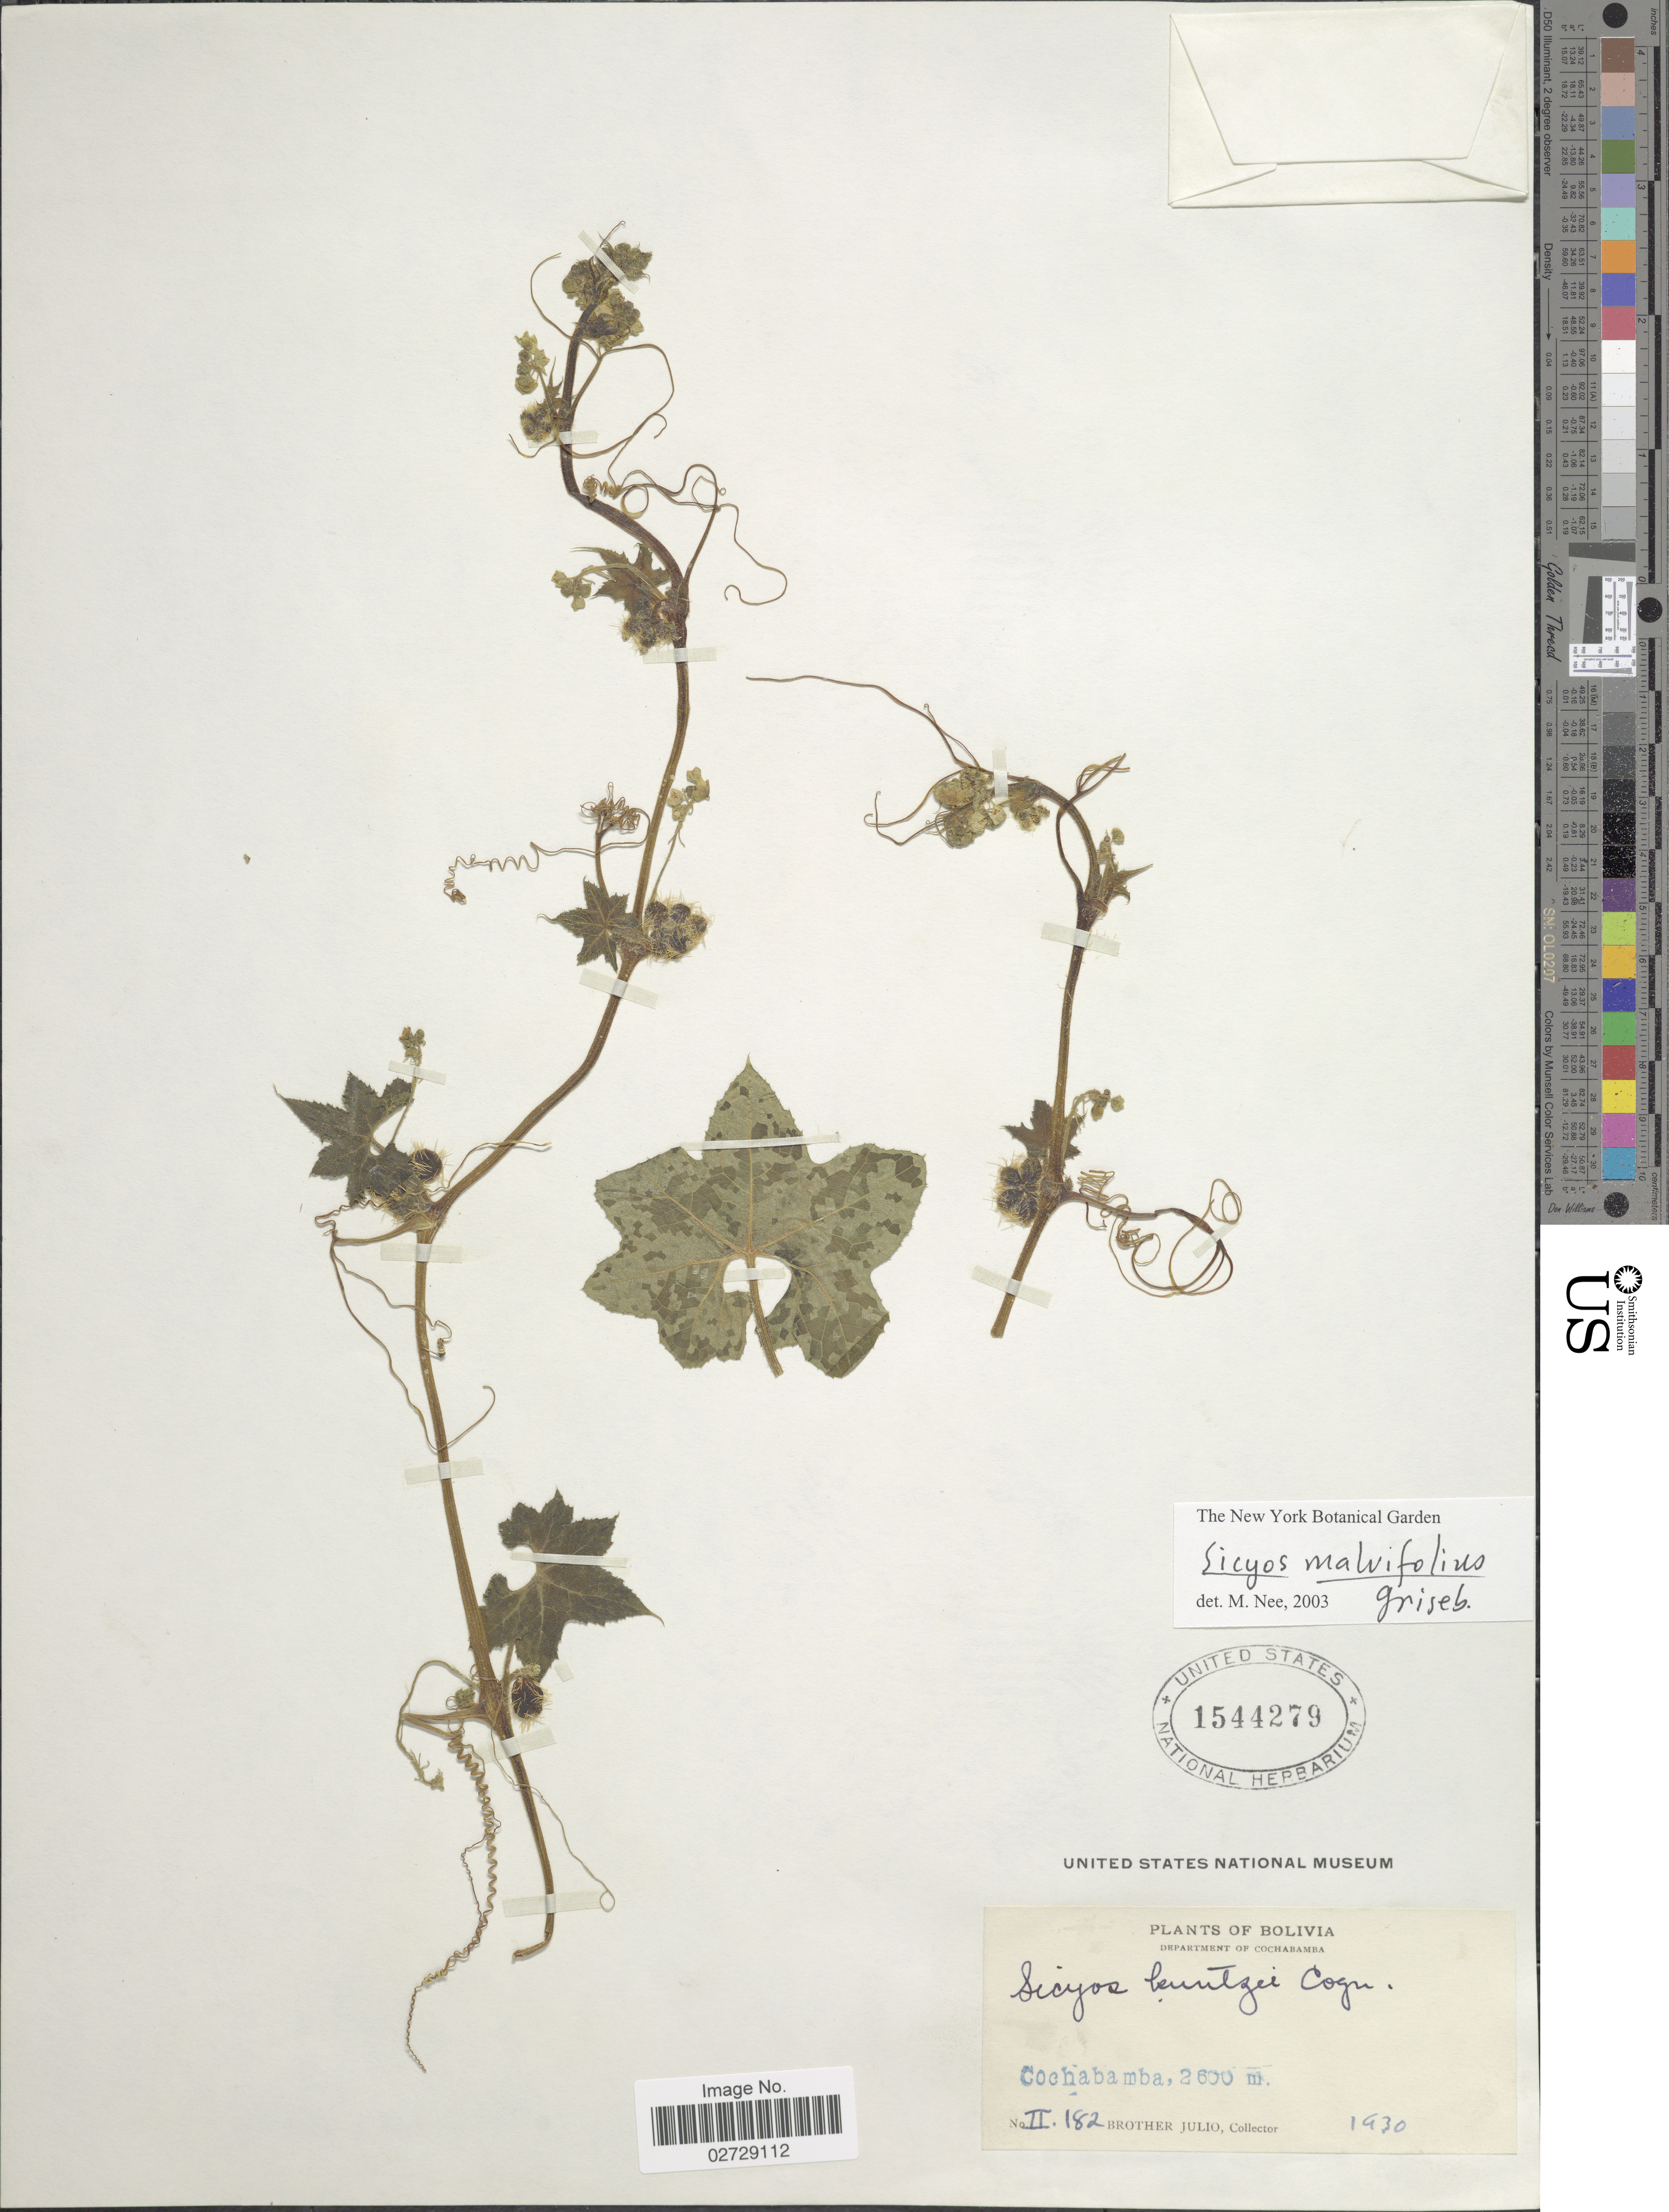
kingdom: Plantae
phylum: Tracheophyta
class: Magnoliopsida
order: Cucurbitales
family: Cucurbitaceae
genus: Sicyos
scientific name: Sicyos malvifolius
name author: Griseb.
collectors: Bro. Julio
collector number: II. 182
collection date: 1930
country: Bolivia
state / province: Cochabamba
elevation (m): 2600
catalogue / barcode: US 1544279